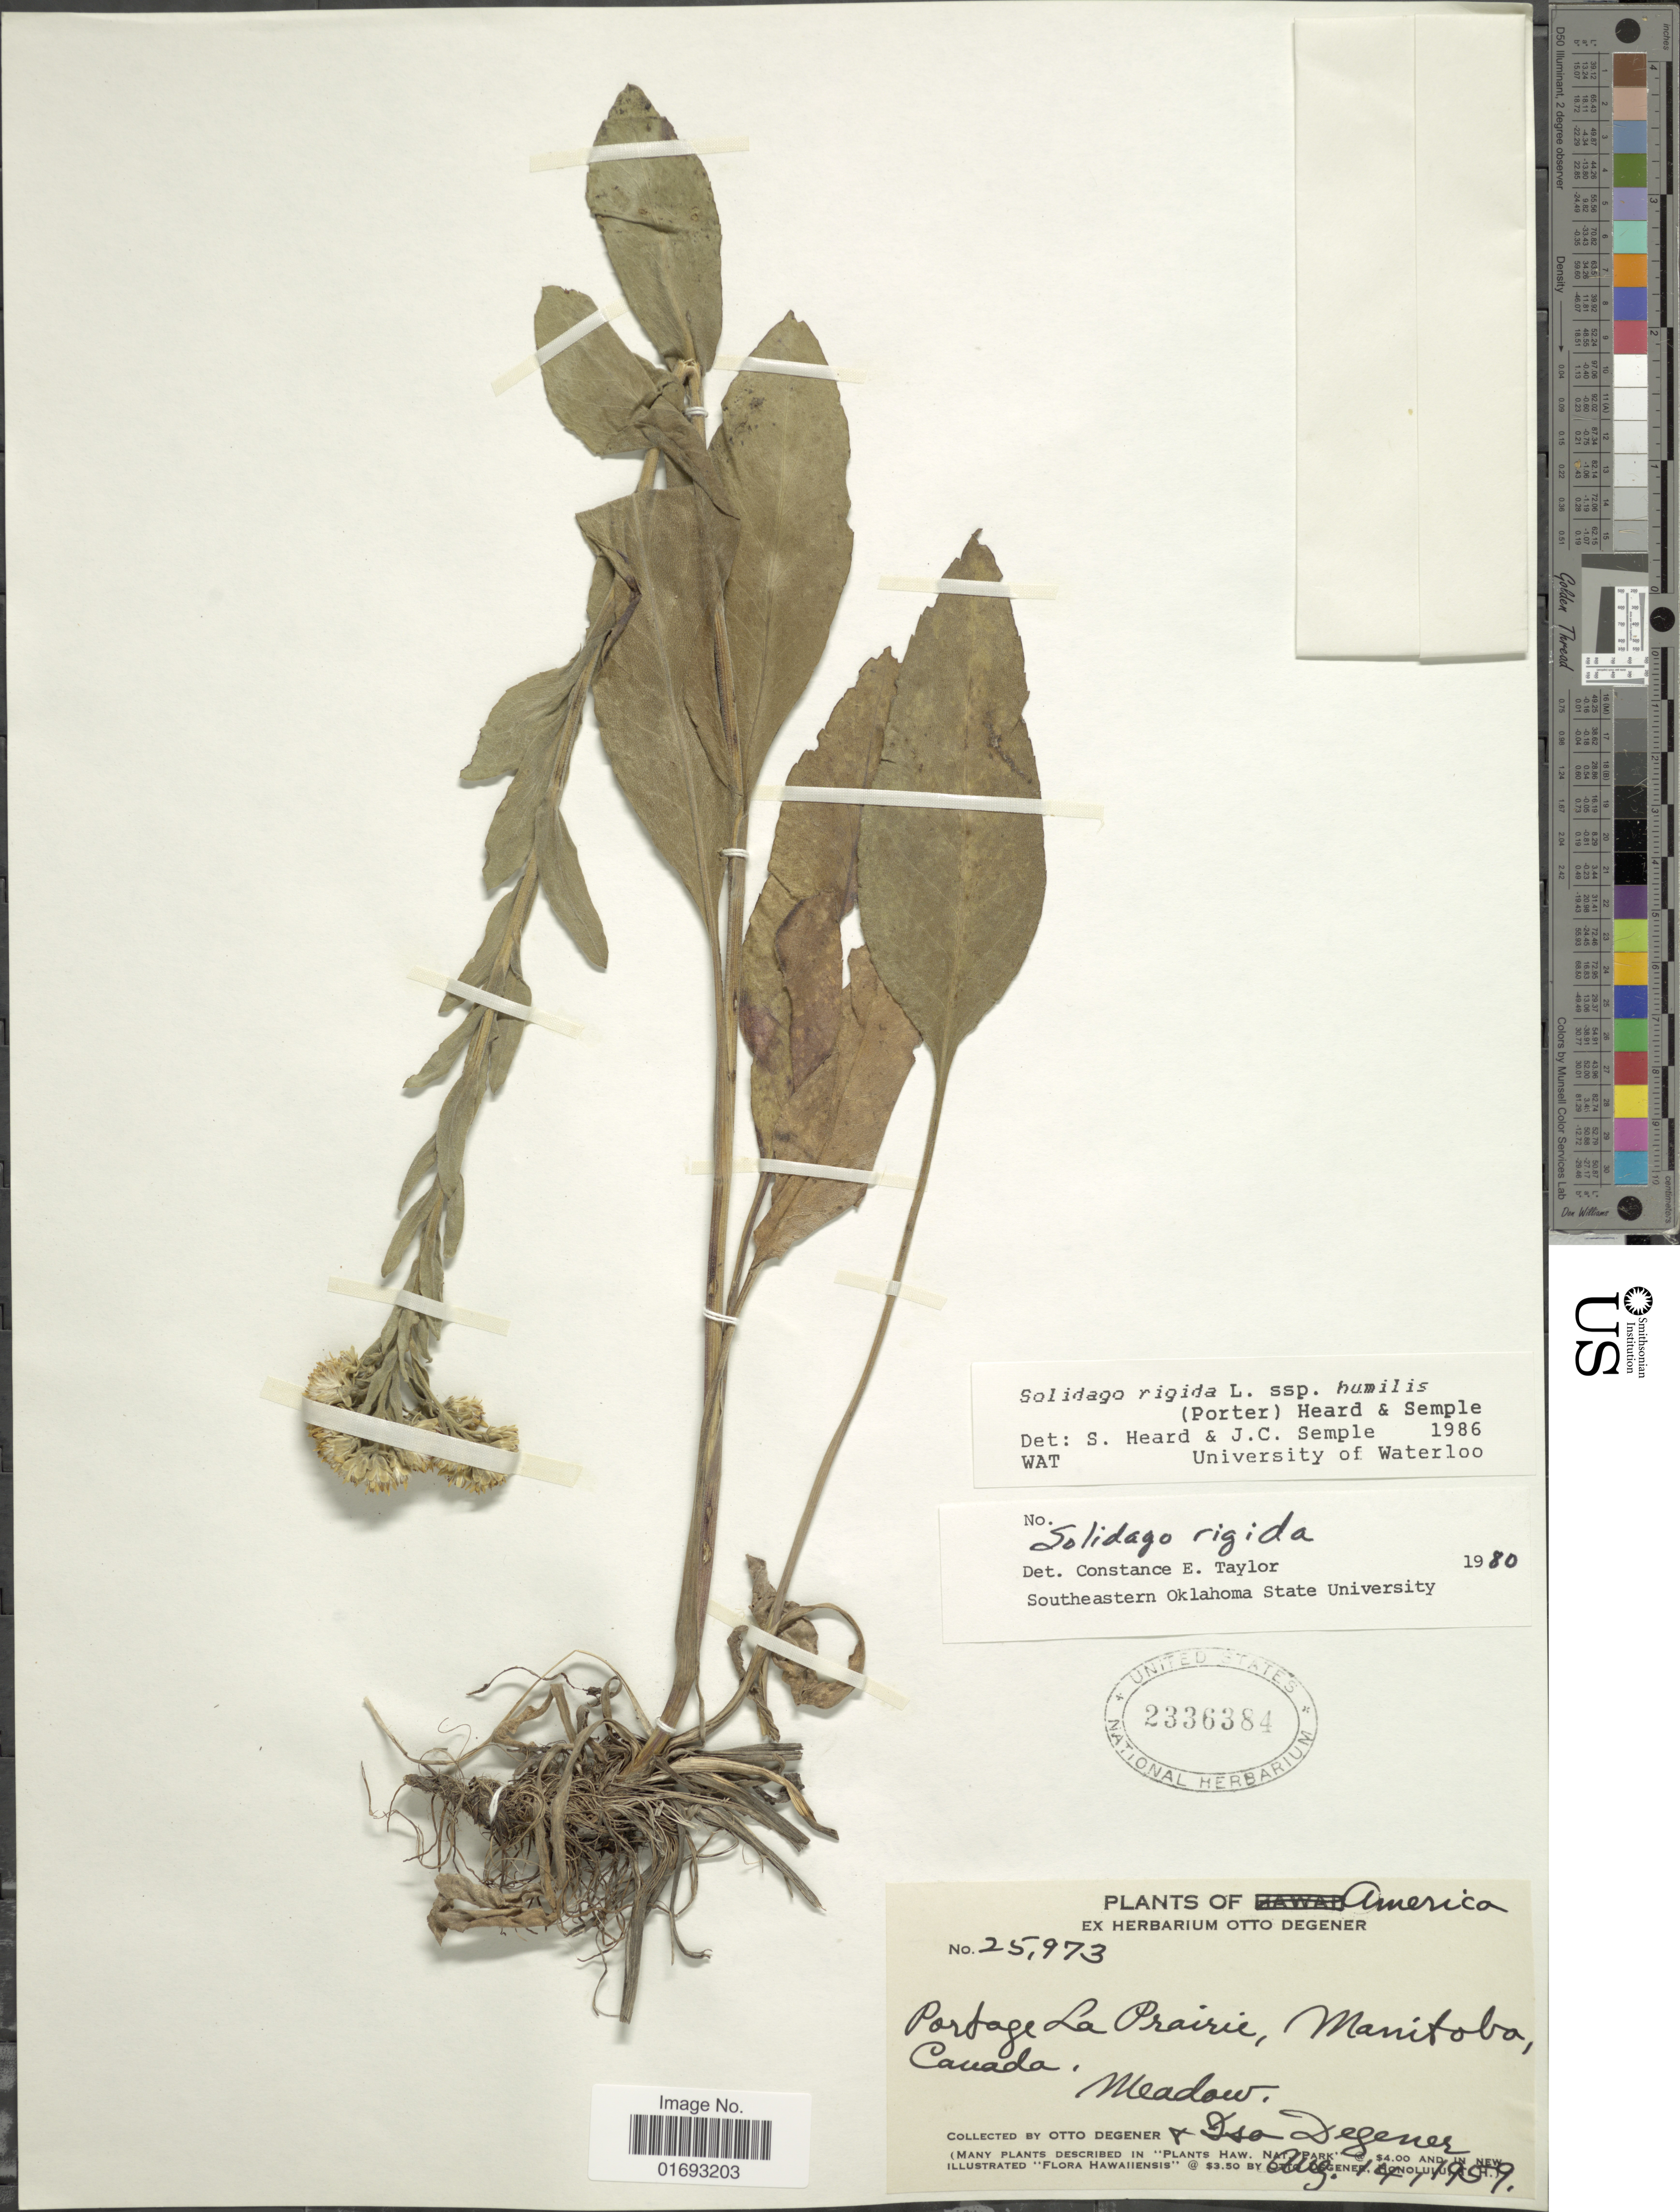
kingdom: Plantae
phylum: Tracheophyta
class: Magnoliopsida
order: Asterales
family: Asteraceae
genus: Oligoneuron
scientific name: Oligoneuron rigidum var. humile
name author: (Porter) G.L. Nesom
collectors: O. Degener & I. Degener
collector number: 25973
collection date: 1959-08-14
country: Canada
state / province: Manitoba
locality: Portage La Prairie, meadow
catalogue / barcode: US 2336384